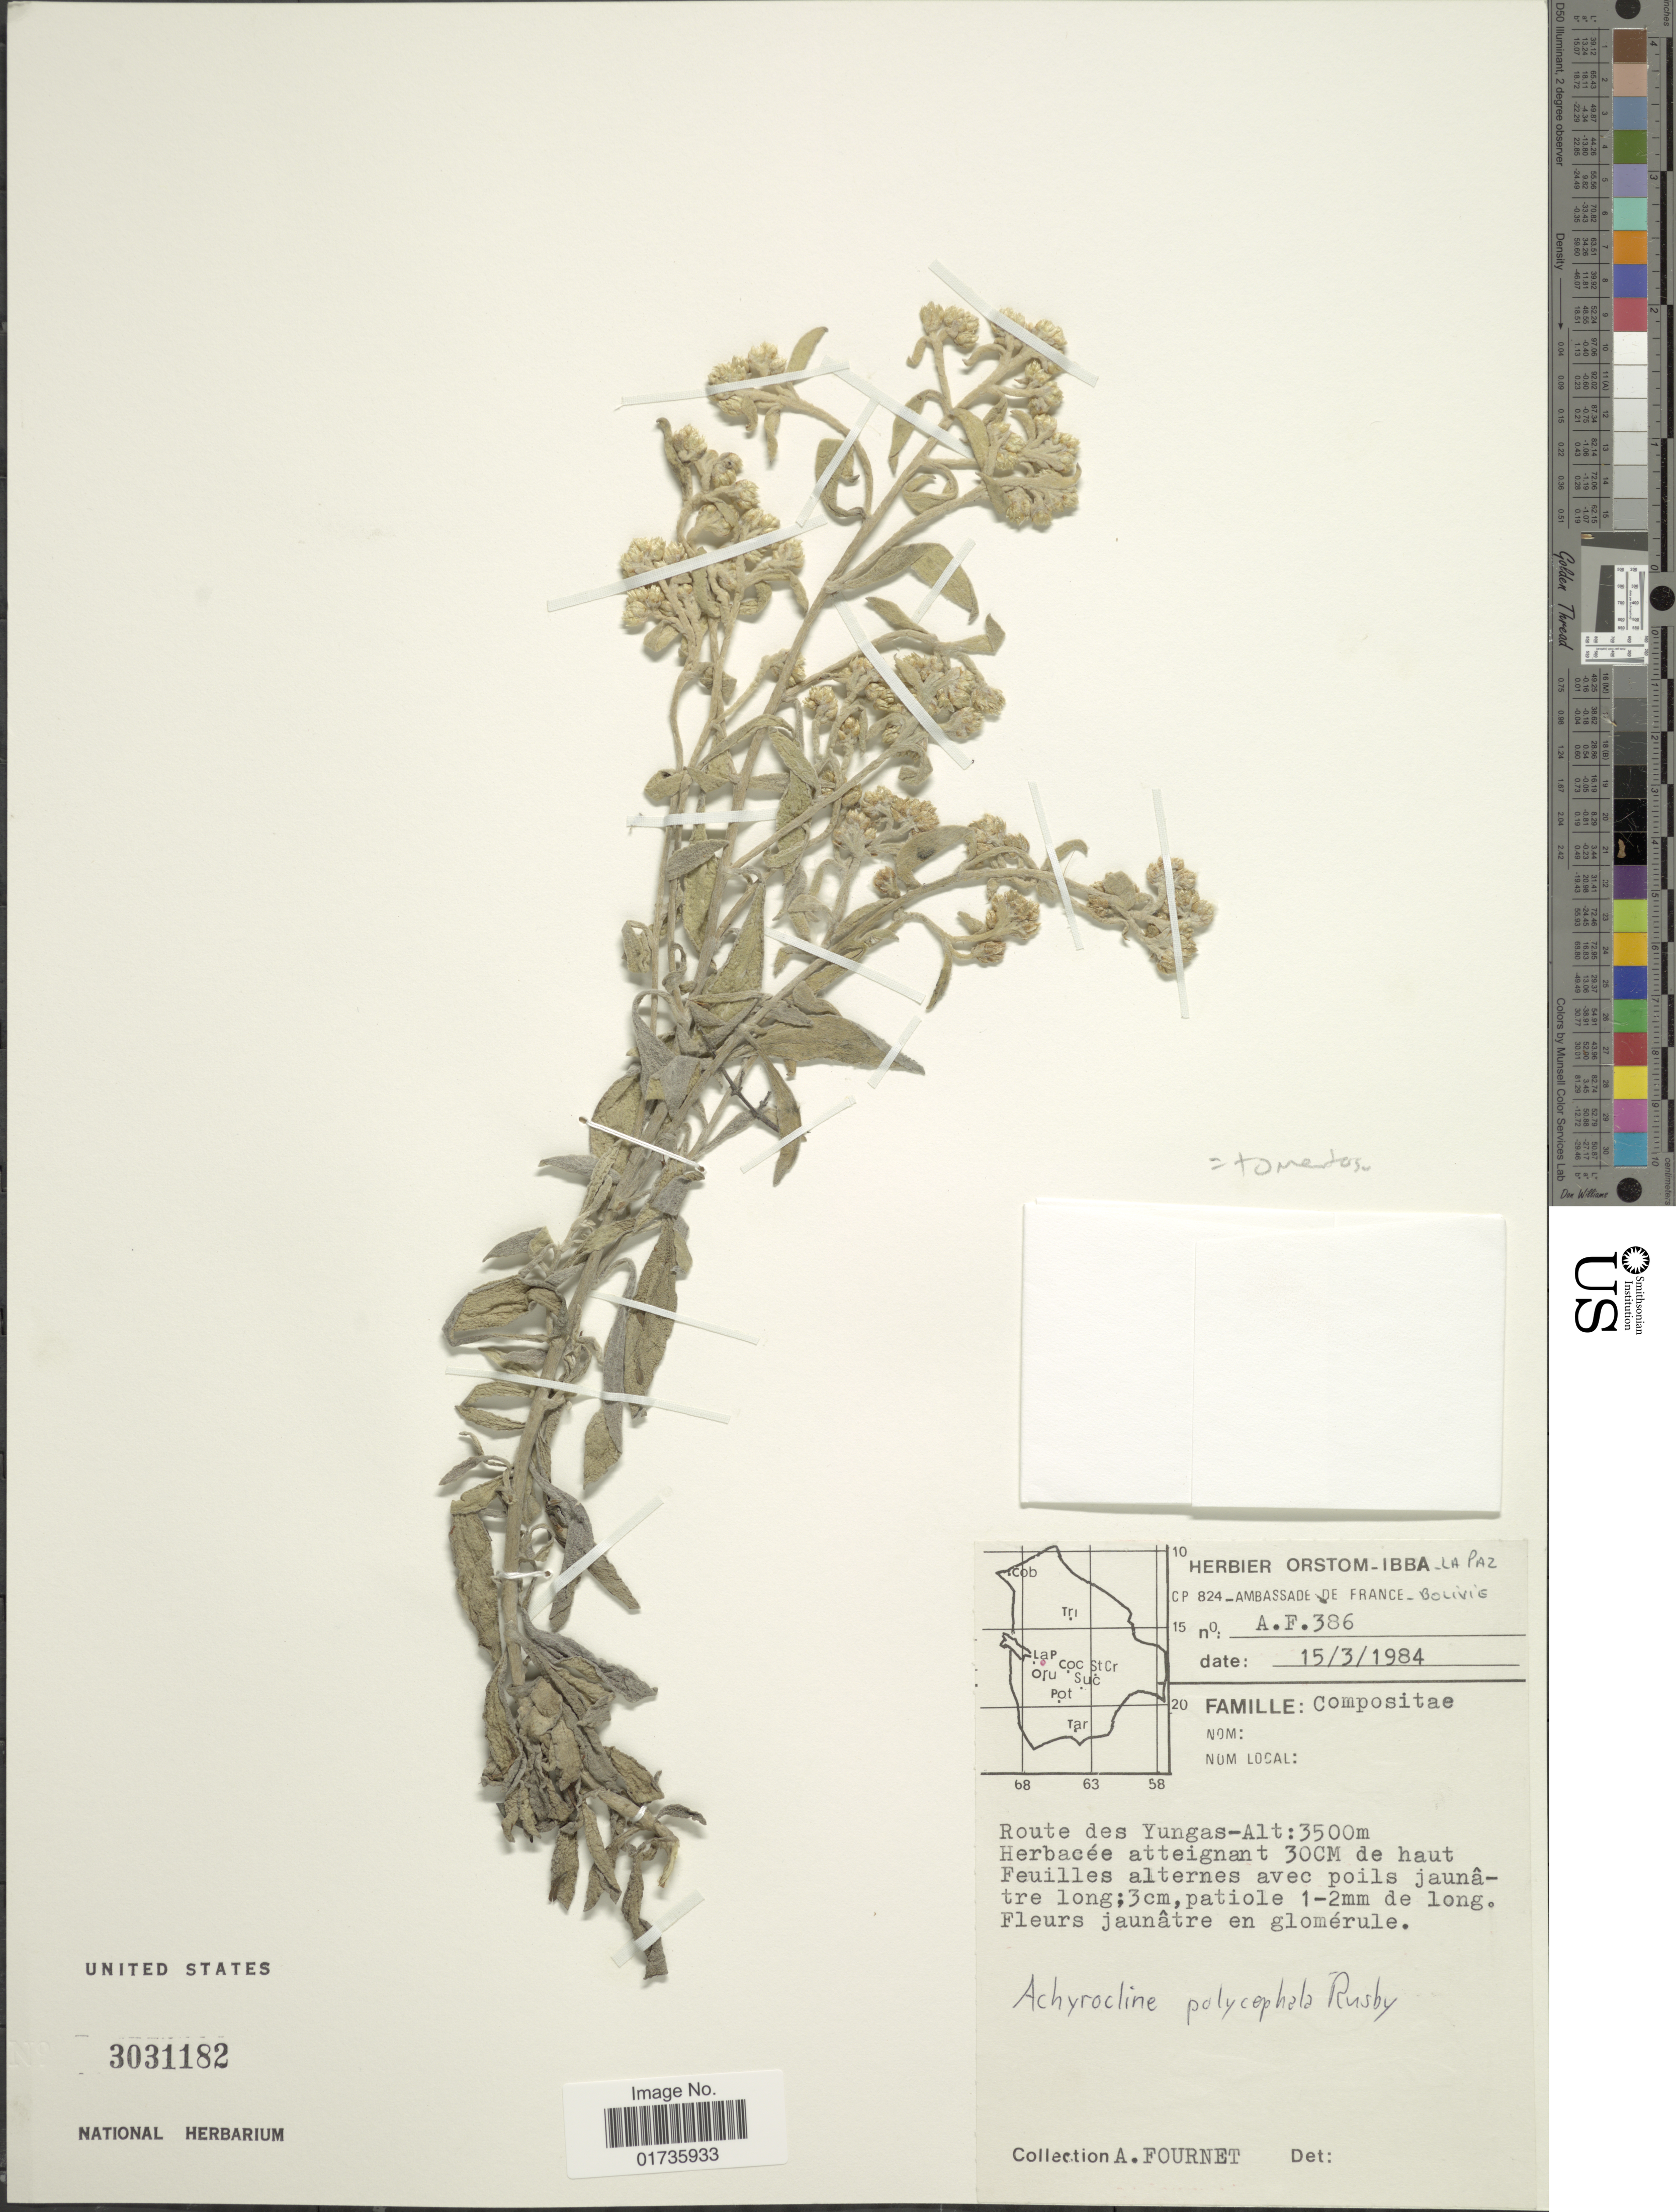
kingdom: Plantae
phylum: Tracheophyta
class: Magnoliopsida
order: Asterales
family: Asteraceae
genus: Achyrocline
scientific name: Achyrocline tomentosa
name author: Rusby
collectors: A. Fournet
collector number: A.F. 386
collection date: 1984-03-15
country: Bolivia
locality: Route des Yungas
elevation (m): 3500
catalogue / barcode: US 3031182